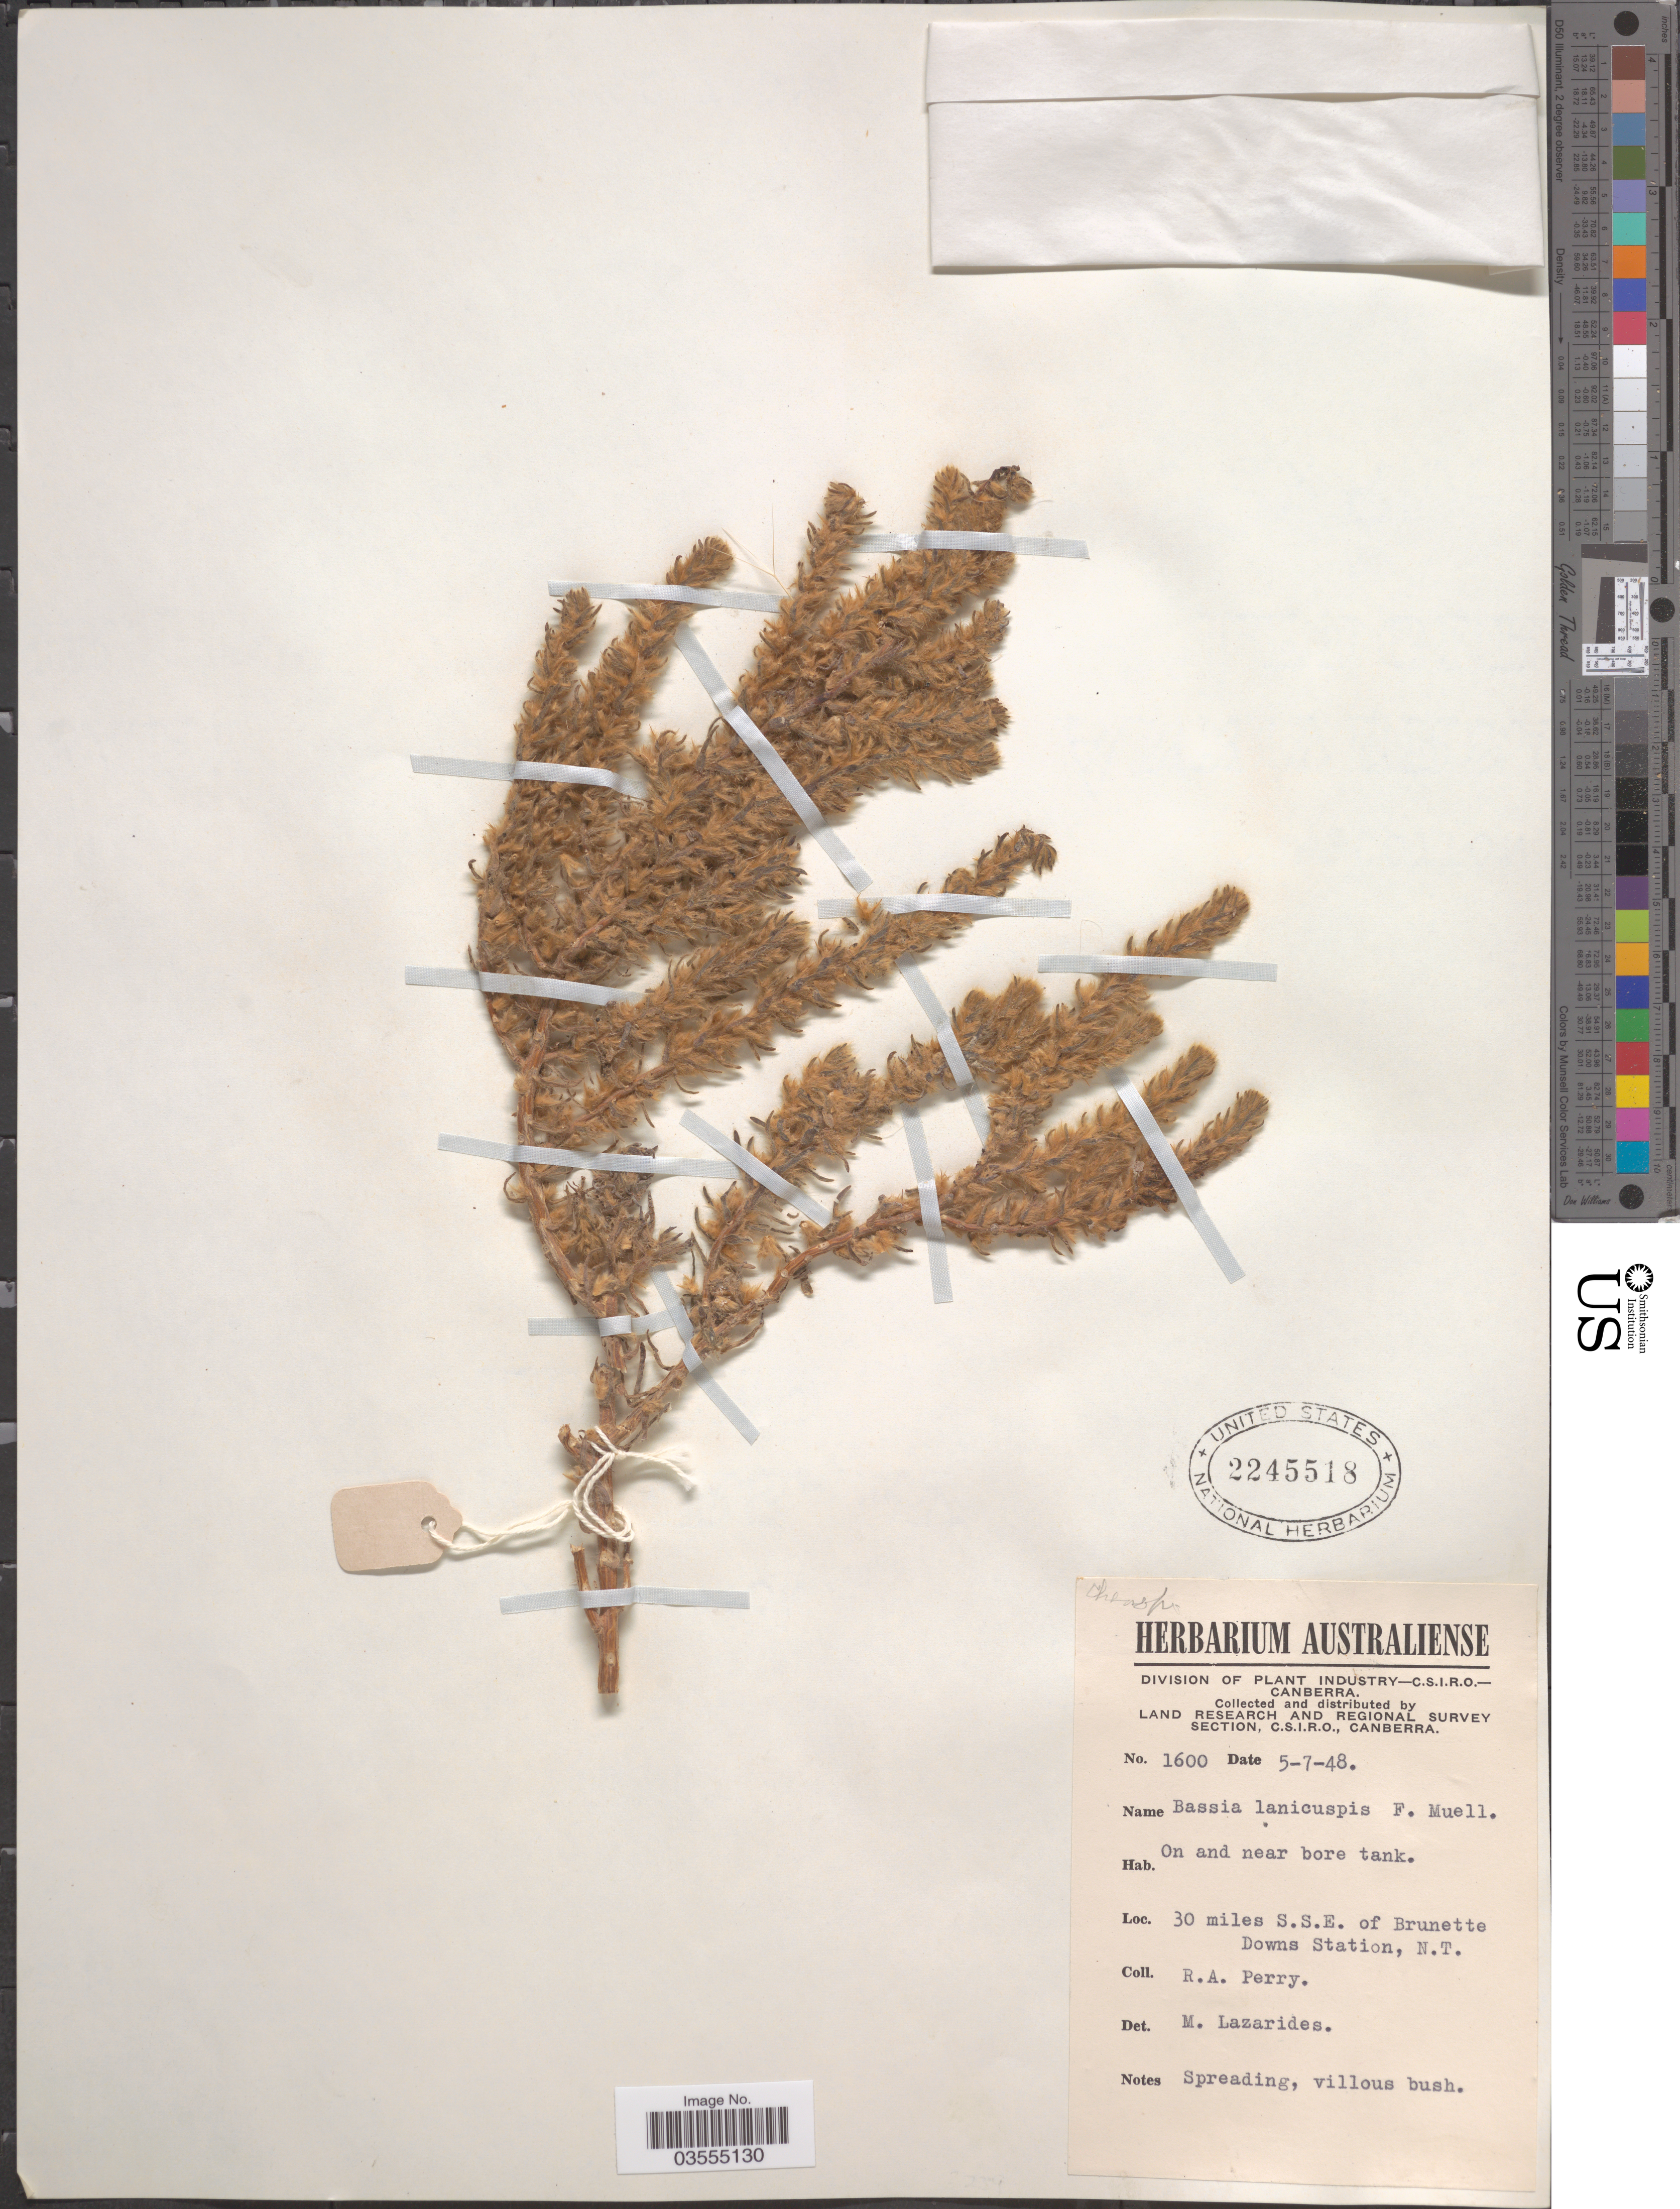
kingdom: Plantae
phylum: Tracheophyta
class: Magnoliopsida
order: Caryophyllales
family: Amaranthaceae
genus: Sclerolaena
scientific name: Sclerolaena lanicuspis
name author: (F. Muell.) F. Muell. ex Benth.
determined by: Ising, E. H.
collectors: Perry, R. A.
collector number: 1600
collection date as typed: Transcribed d/m/y: 5/7/48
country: Australia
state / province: Northern Territory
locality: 30 miles S.S.E. of Brunette Downs Station.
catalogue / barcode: US 2245518